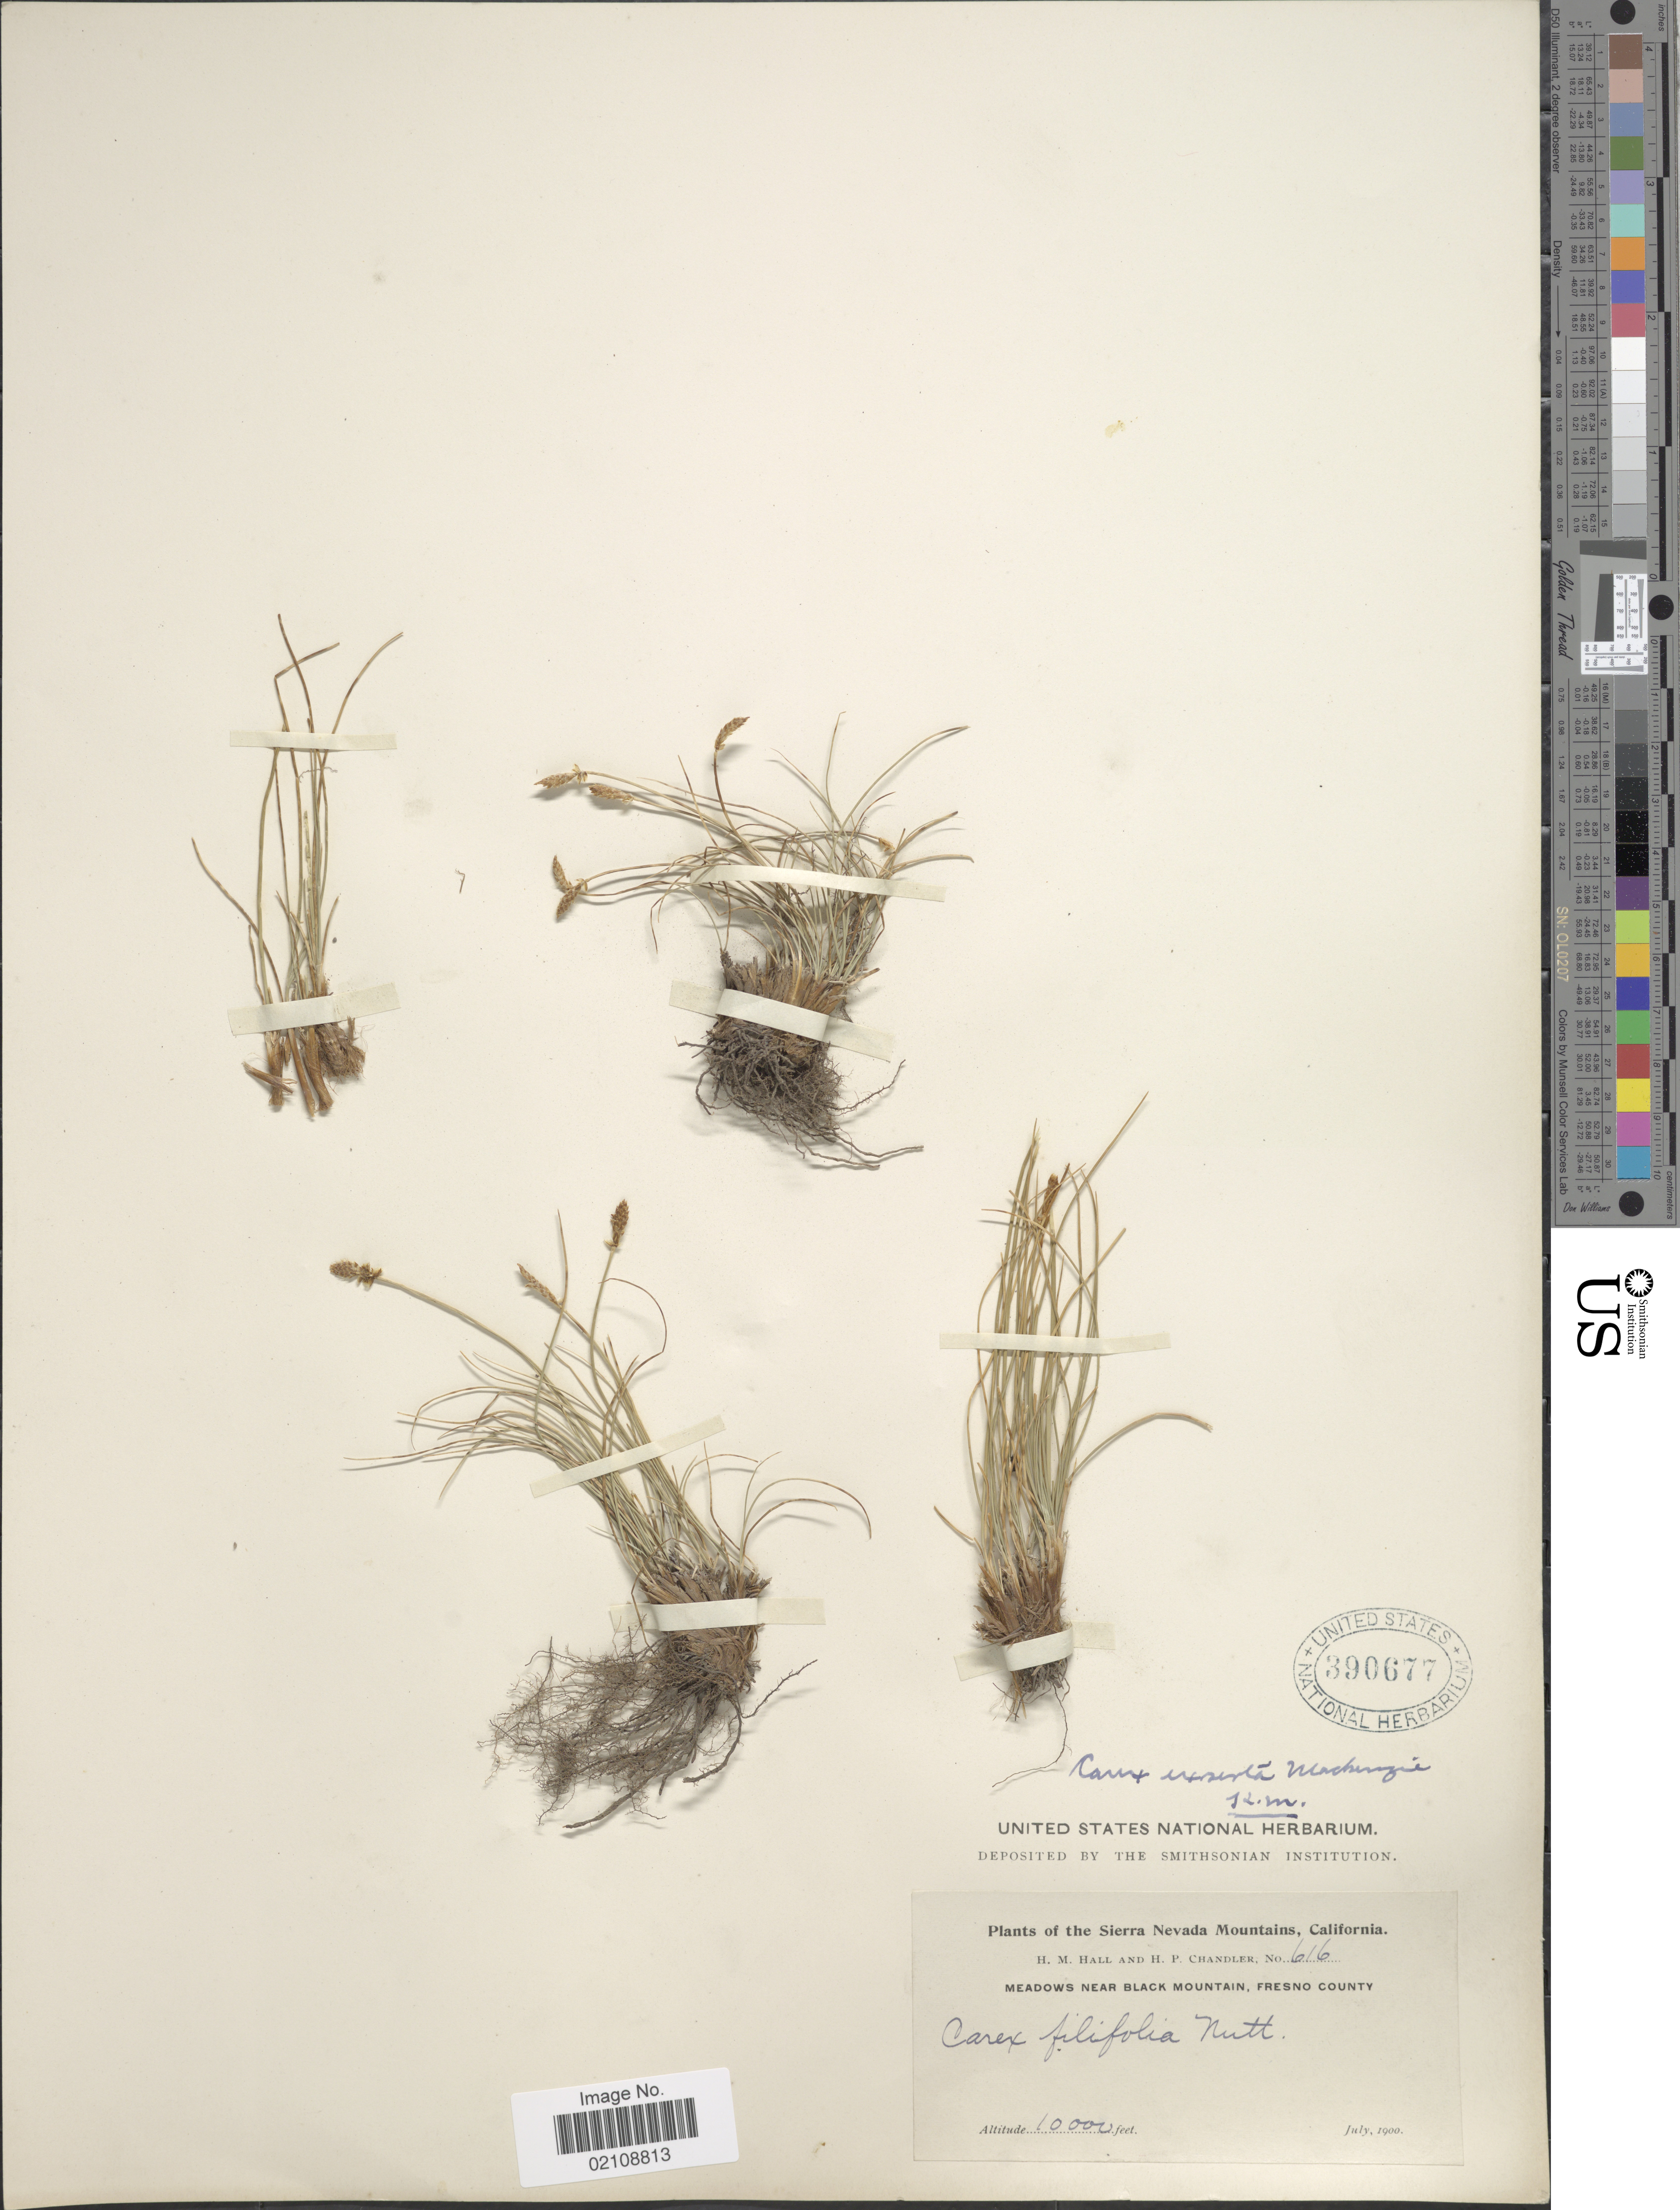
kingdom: Plantae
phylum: Tracheophyta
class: Liliopsida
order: Poales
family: Cyperaceae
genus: Carex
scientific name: Carex filifolia var. erostrata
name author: Kük.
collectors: H. M. Hall & H. Chandler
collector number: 616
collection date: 1900-07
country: United States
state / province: California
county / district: Fresno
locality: Sierra Nevada Mountains, Meaows near Black Mountain, Fresno County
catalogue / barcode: US 390677